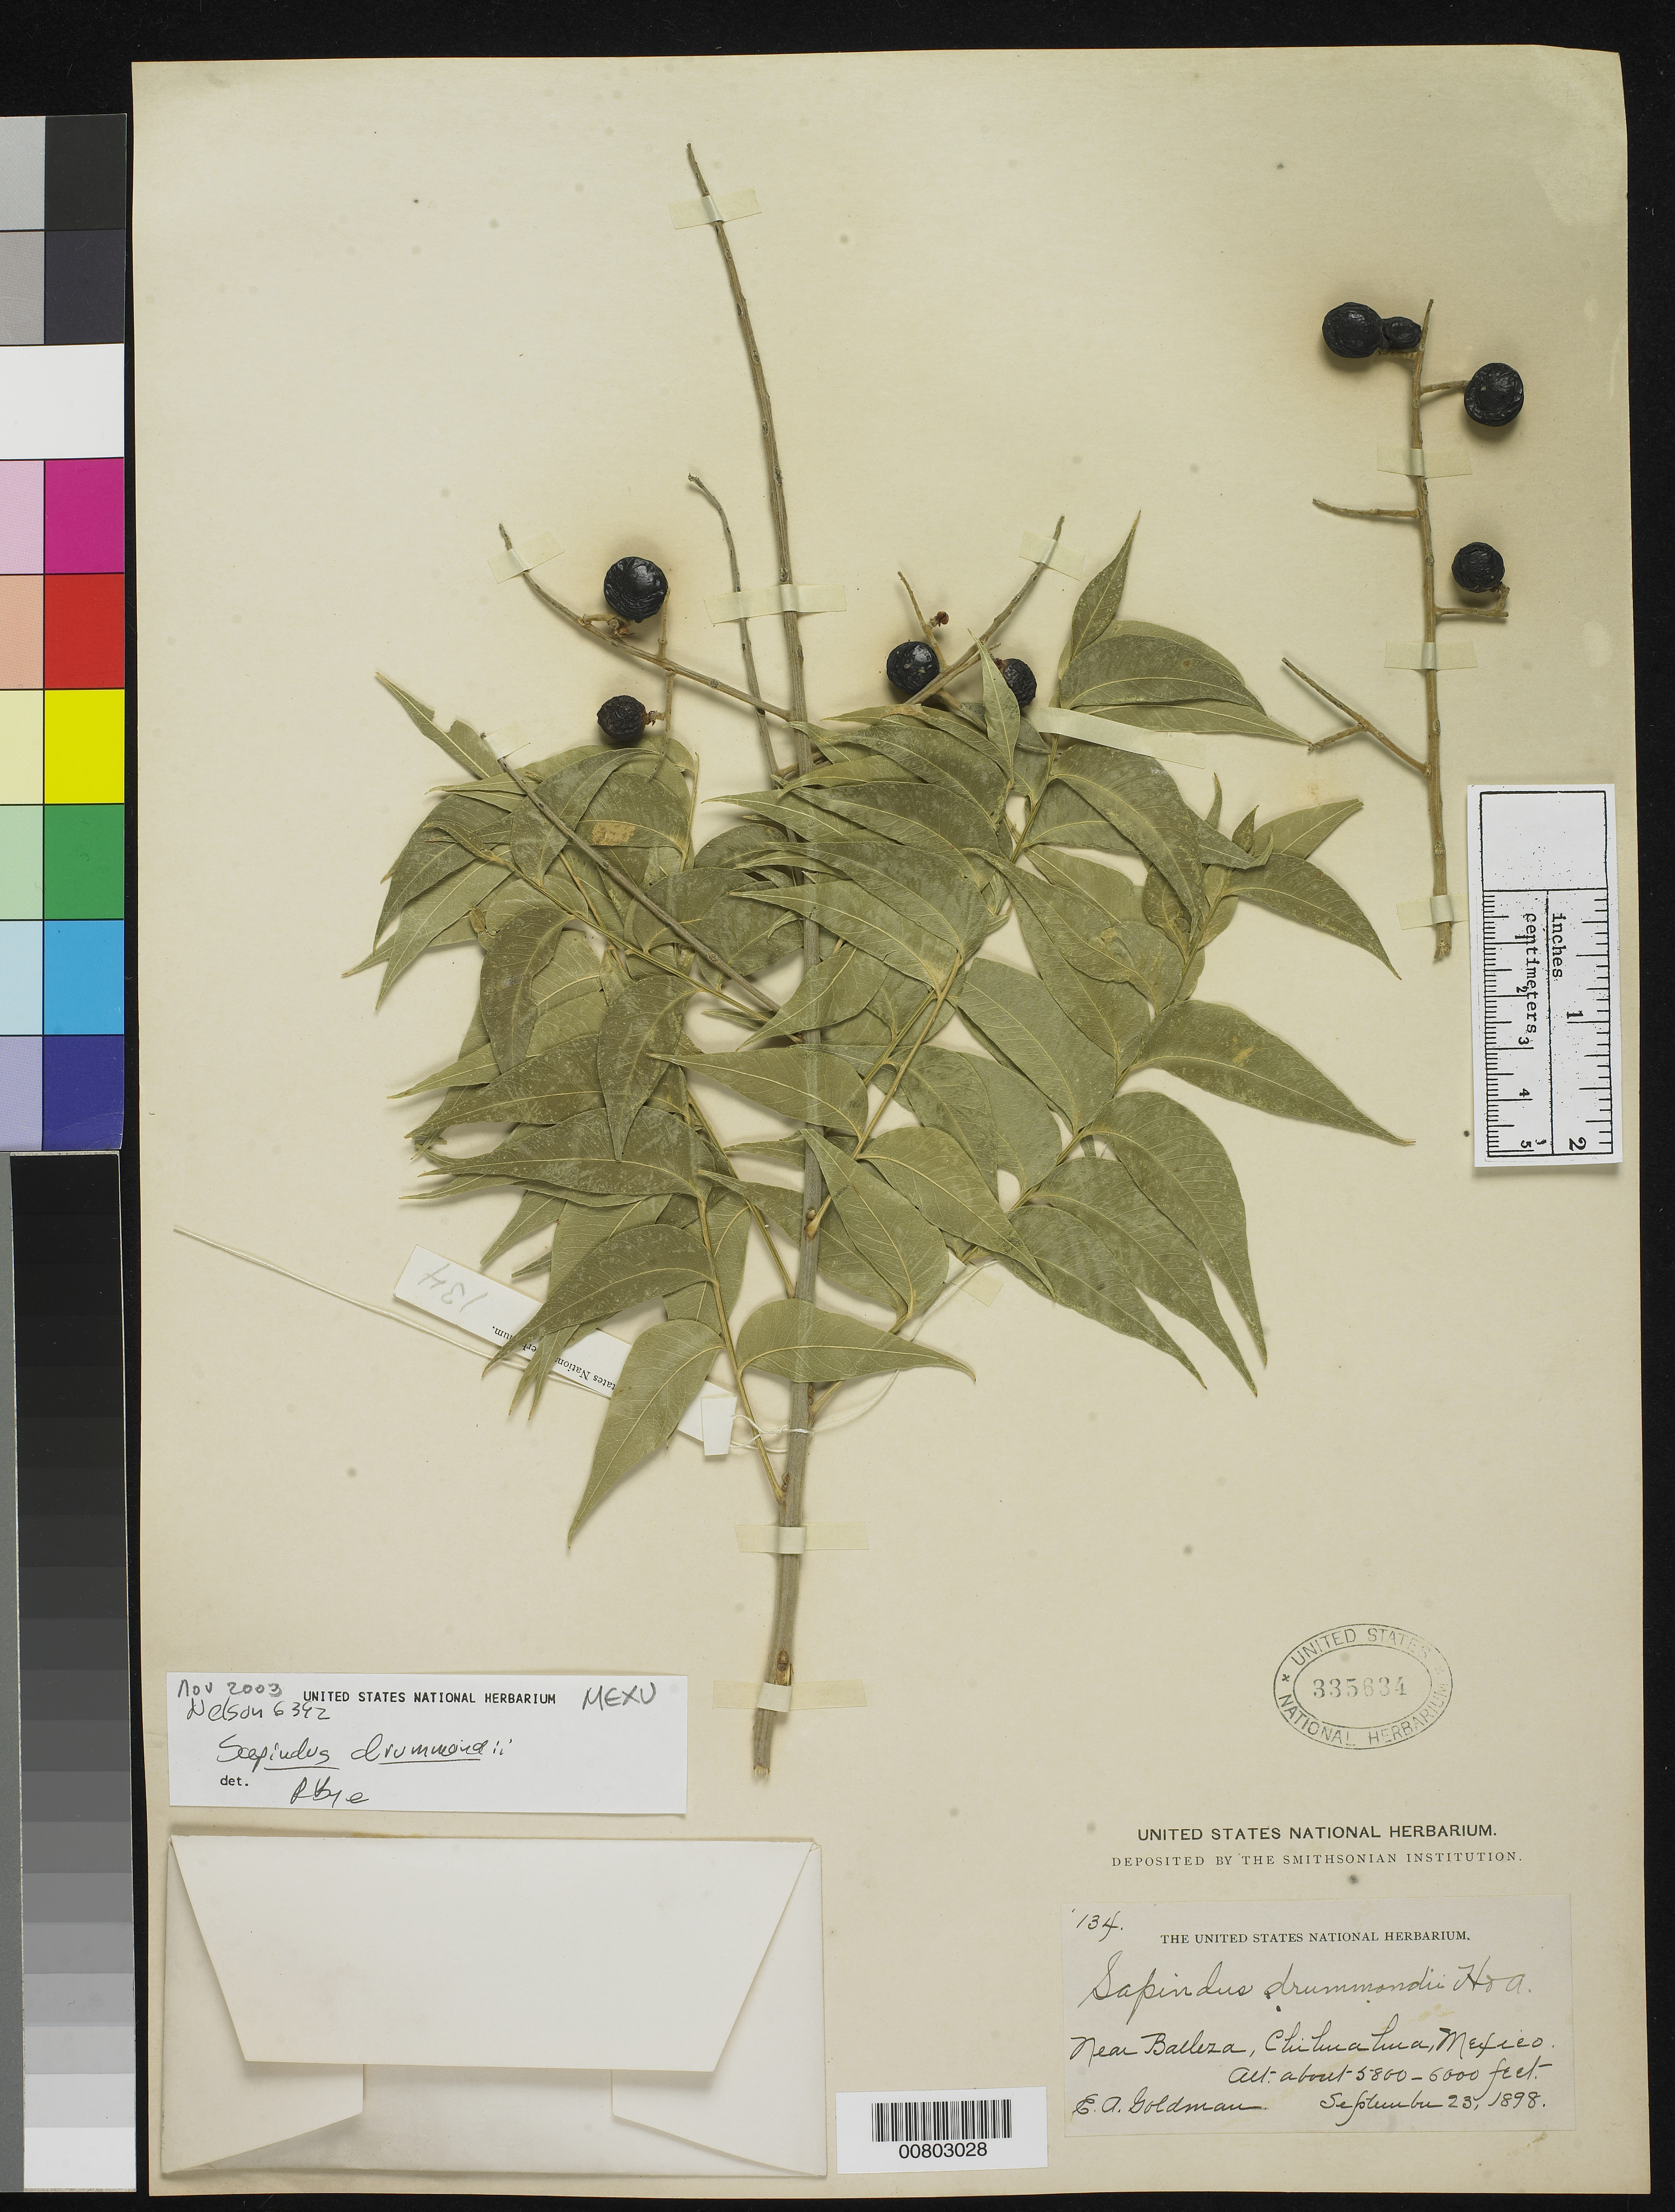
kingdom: Plantae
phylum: Tracheophyta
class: Magnoliopsida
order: Sapindales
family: Sapindaceae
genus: Sapindus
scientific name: Sapindus drummondii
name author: Hook. & Arn.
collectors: E. A. Goldman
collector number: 134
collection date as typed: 23 Sep 1898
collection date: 1898-09-23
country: Mexico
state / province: Chihuahua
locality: Near Balleza, Chihuahua.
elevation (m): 1768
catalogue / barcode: US 335634